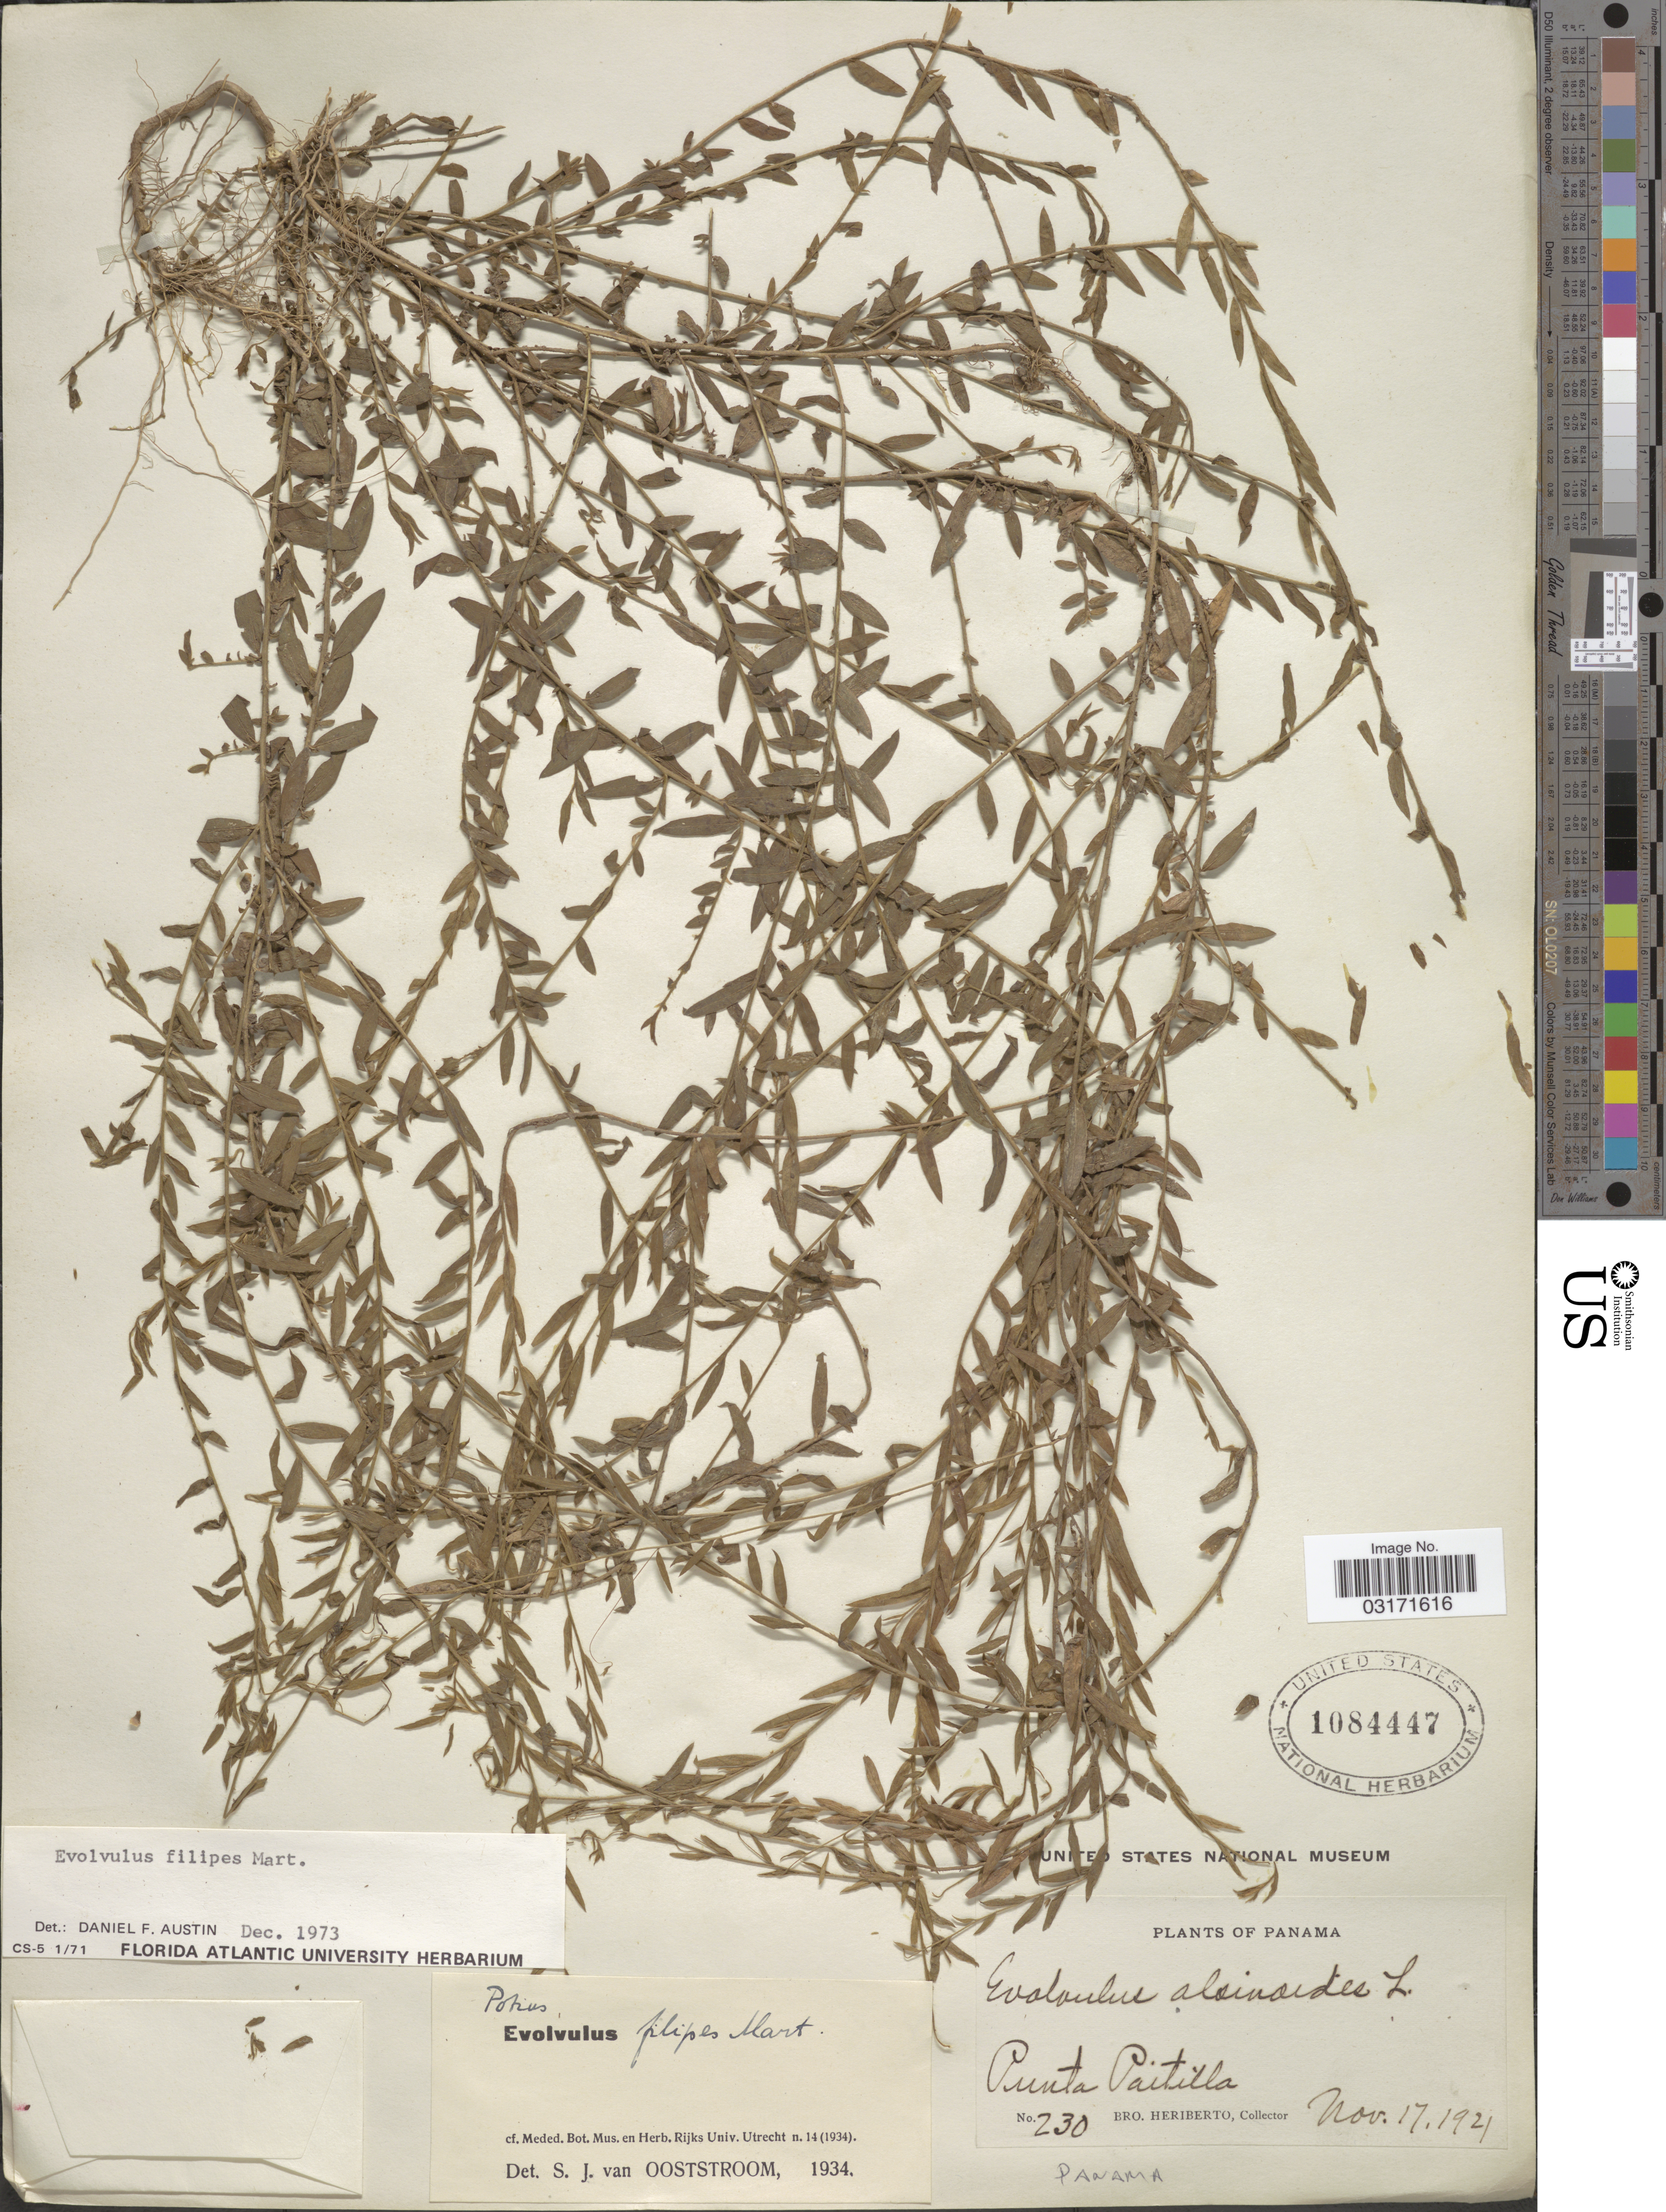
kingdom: Plantae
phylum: Tracheophyta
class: Magnoliopsida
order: Solanales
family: Convolvulaceae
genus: Evolvulus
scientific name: Evolvulus filipes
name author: Mart.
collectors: B. Heriberto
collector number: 230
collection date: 1921-11-17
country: Panama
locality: Punta Paitilla.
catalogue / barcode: US 1084447